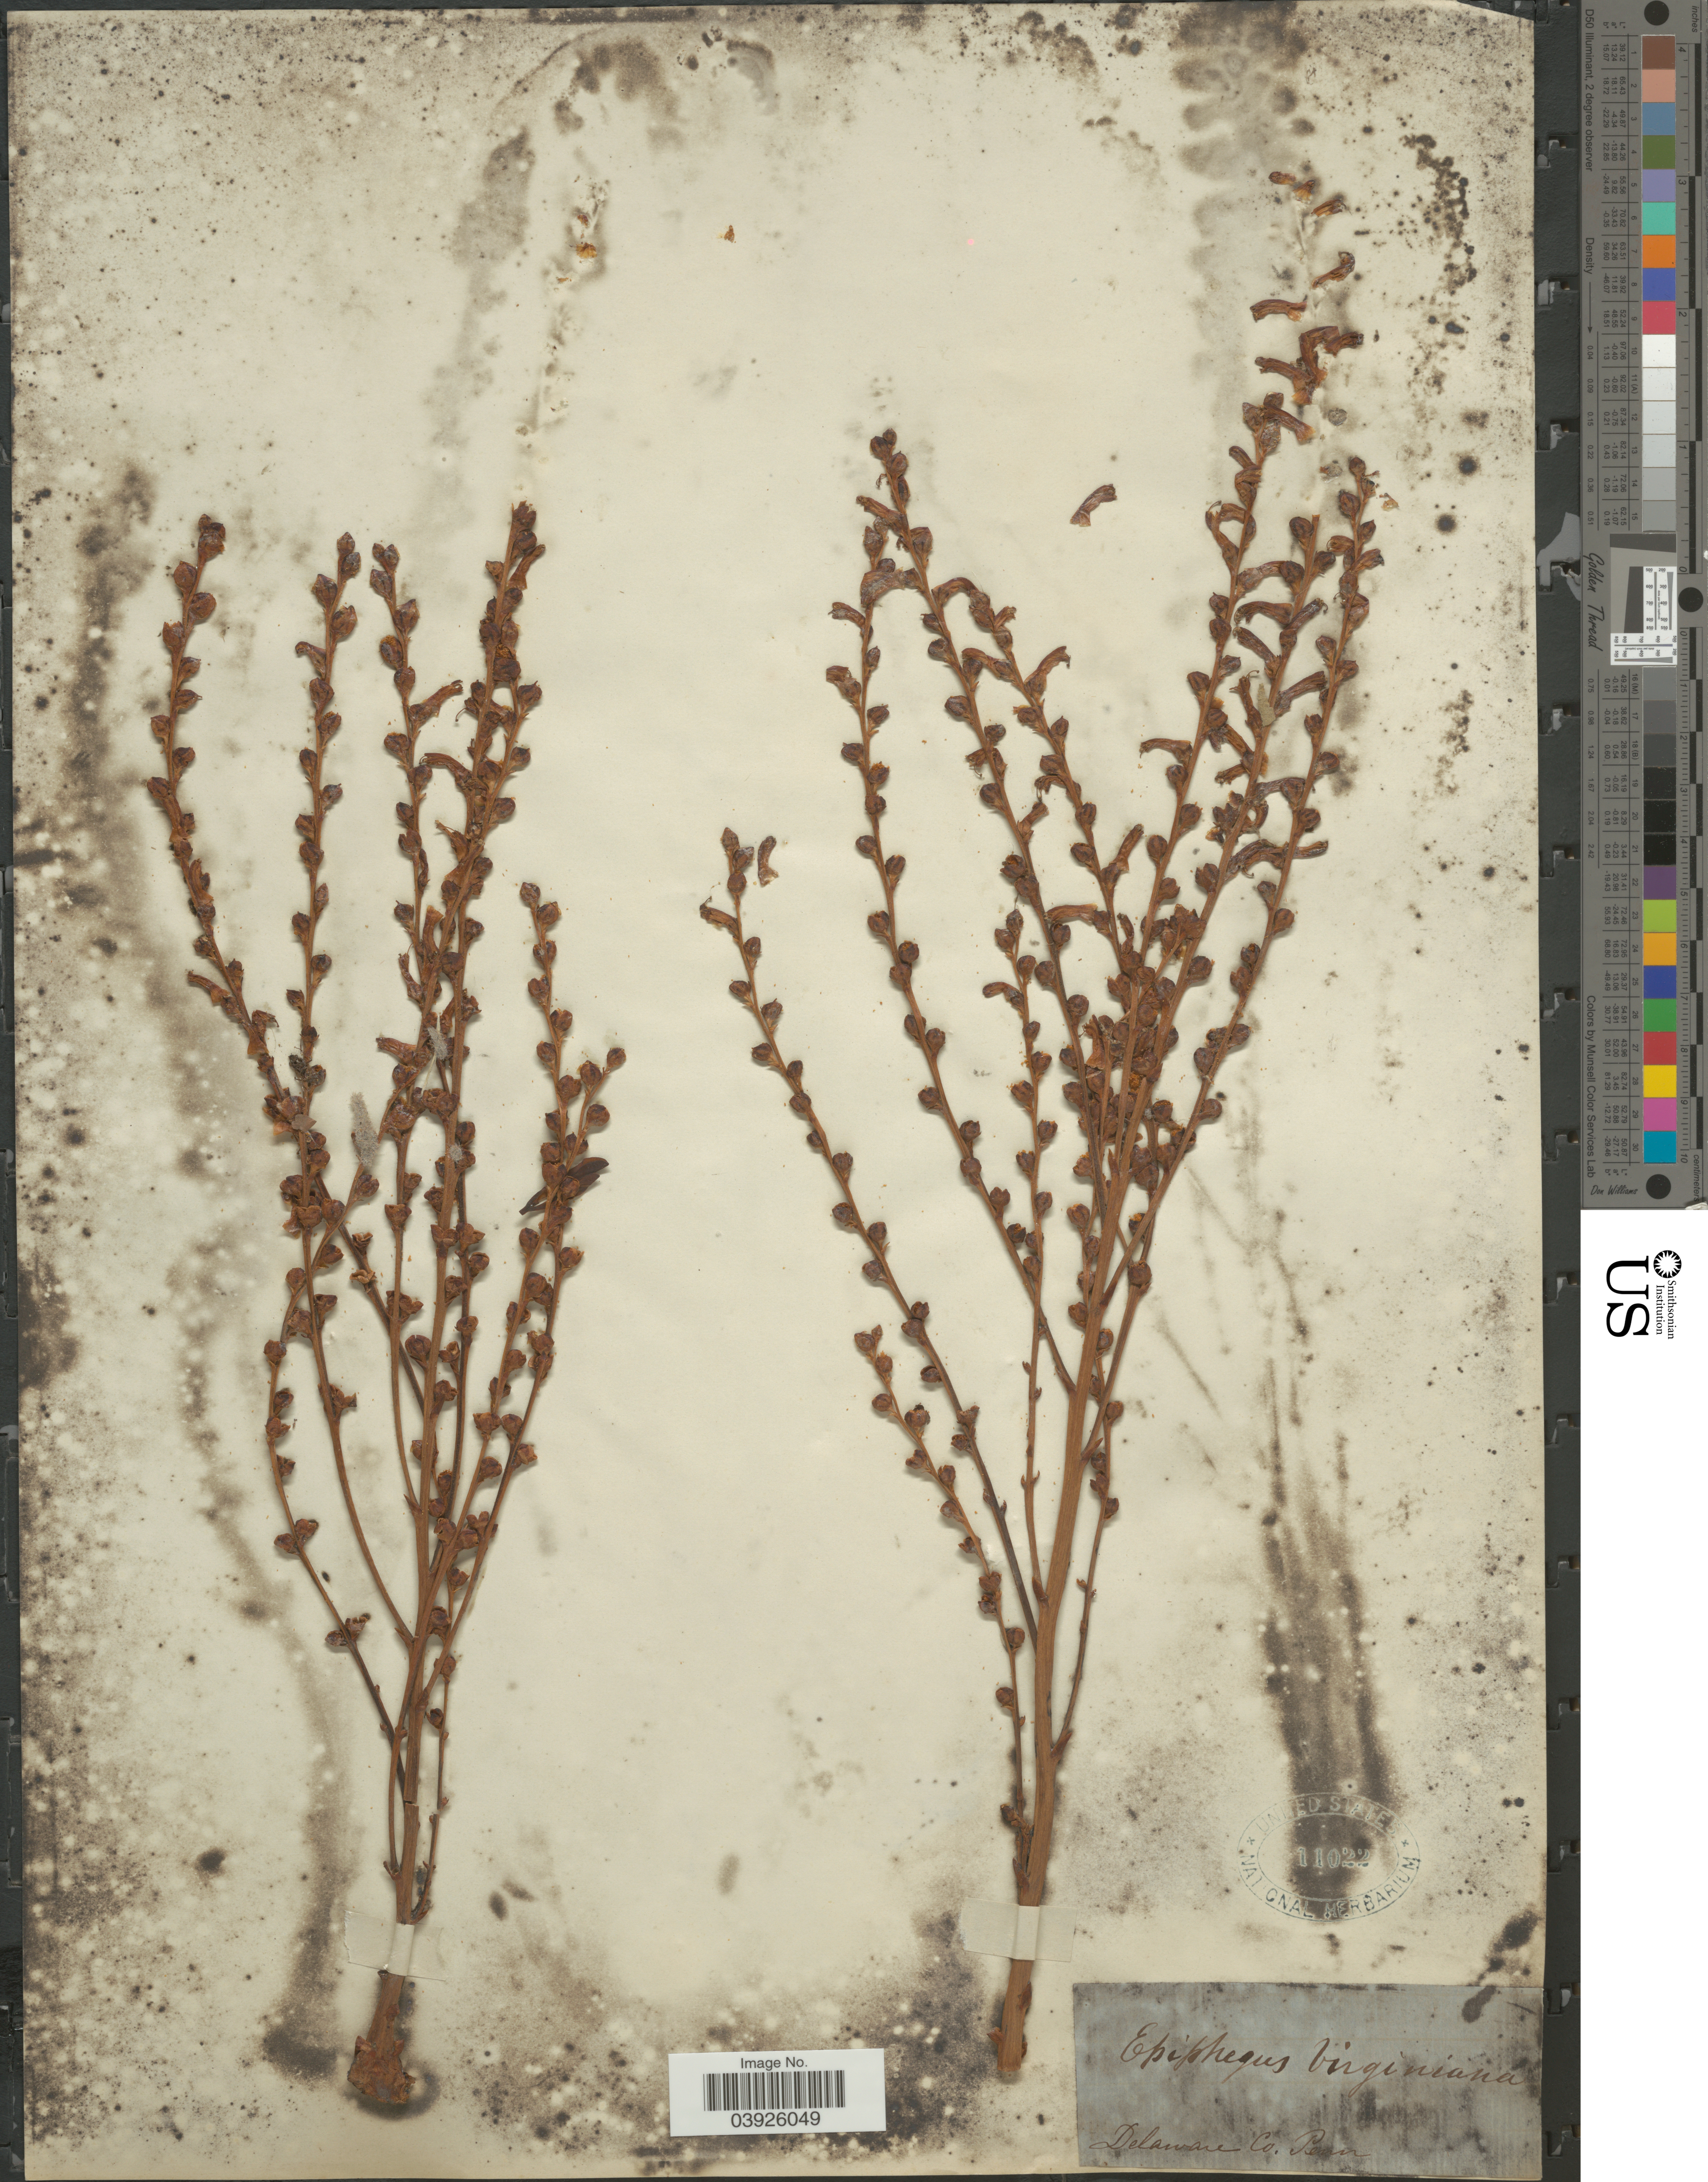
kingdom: Plantae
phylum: Tracheophyta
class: Magnoliopsida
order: Lamiales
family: Orobanchaceae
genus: Epifagus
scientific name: Epifagus virginiana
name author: (L.) W.P.C. Barton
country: United States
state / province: Pennsylvania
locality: Delaware Co.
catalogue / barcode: US 11022